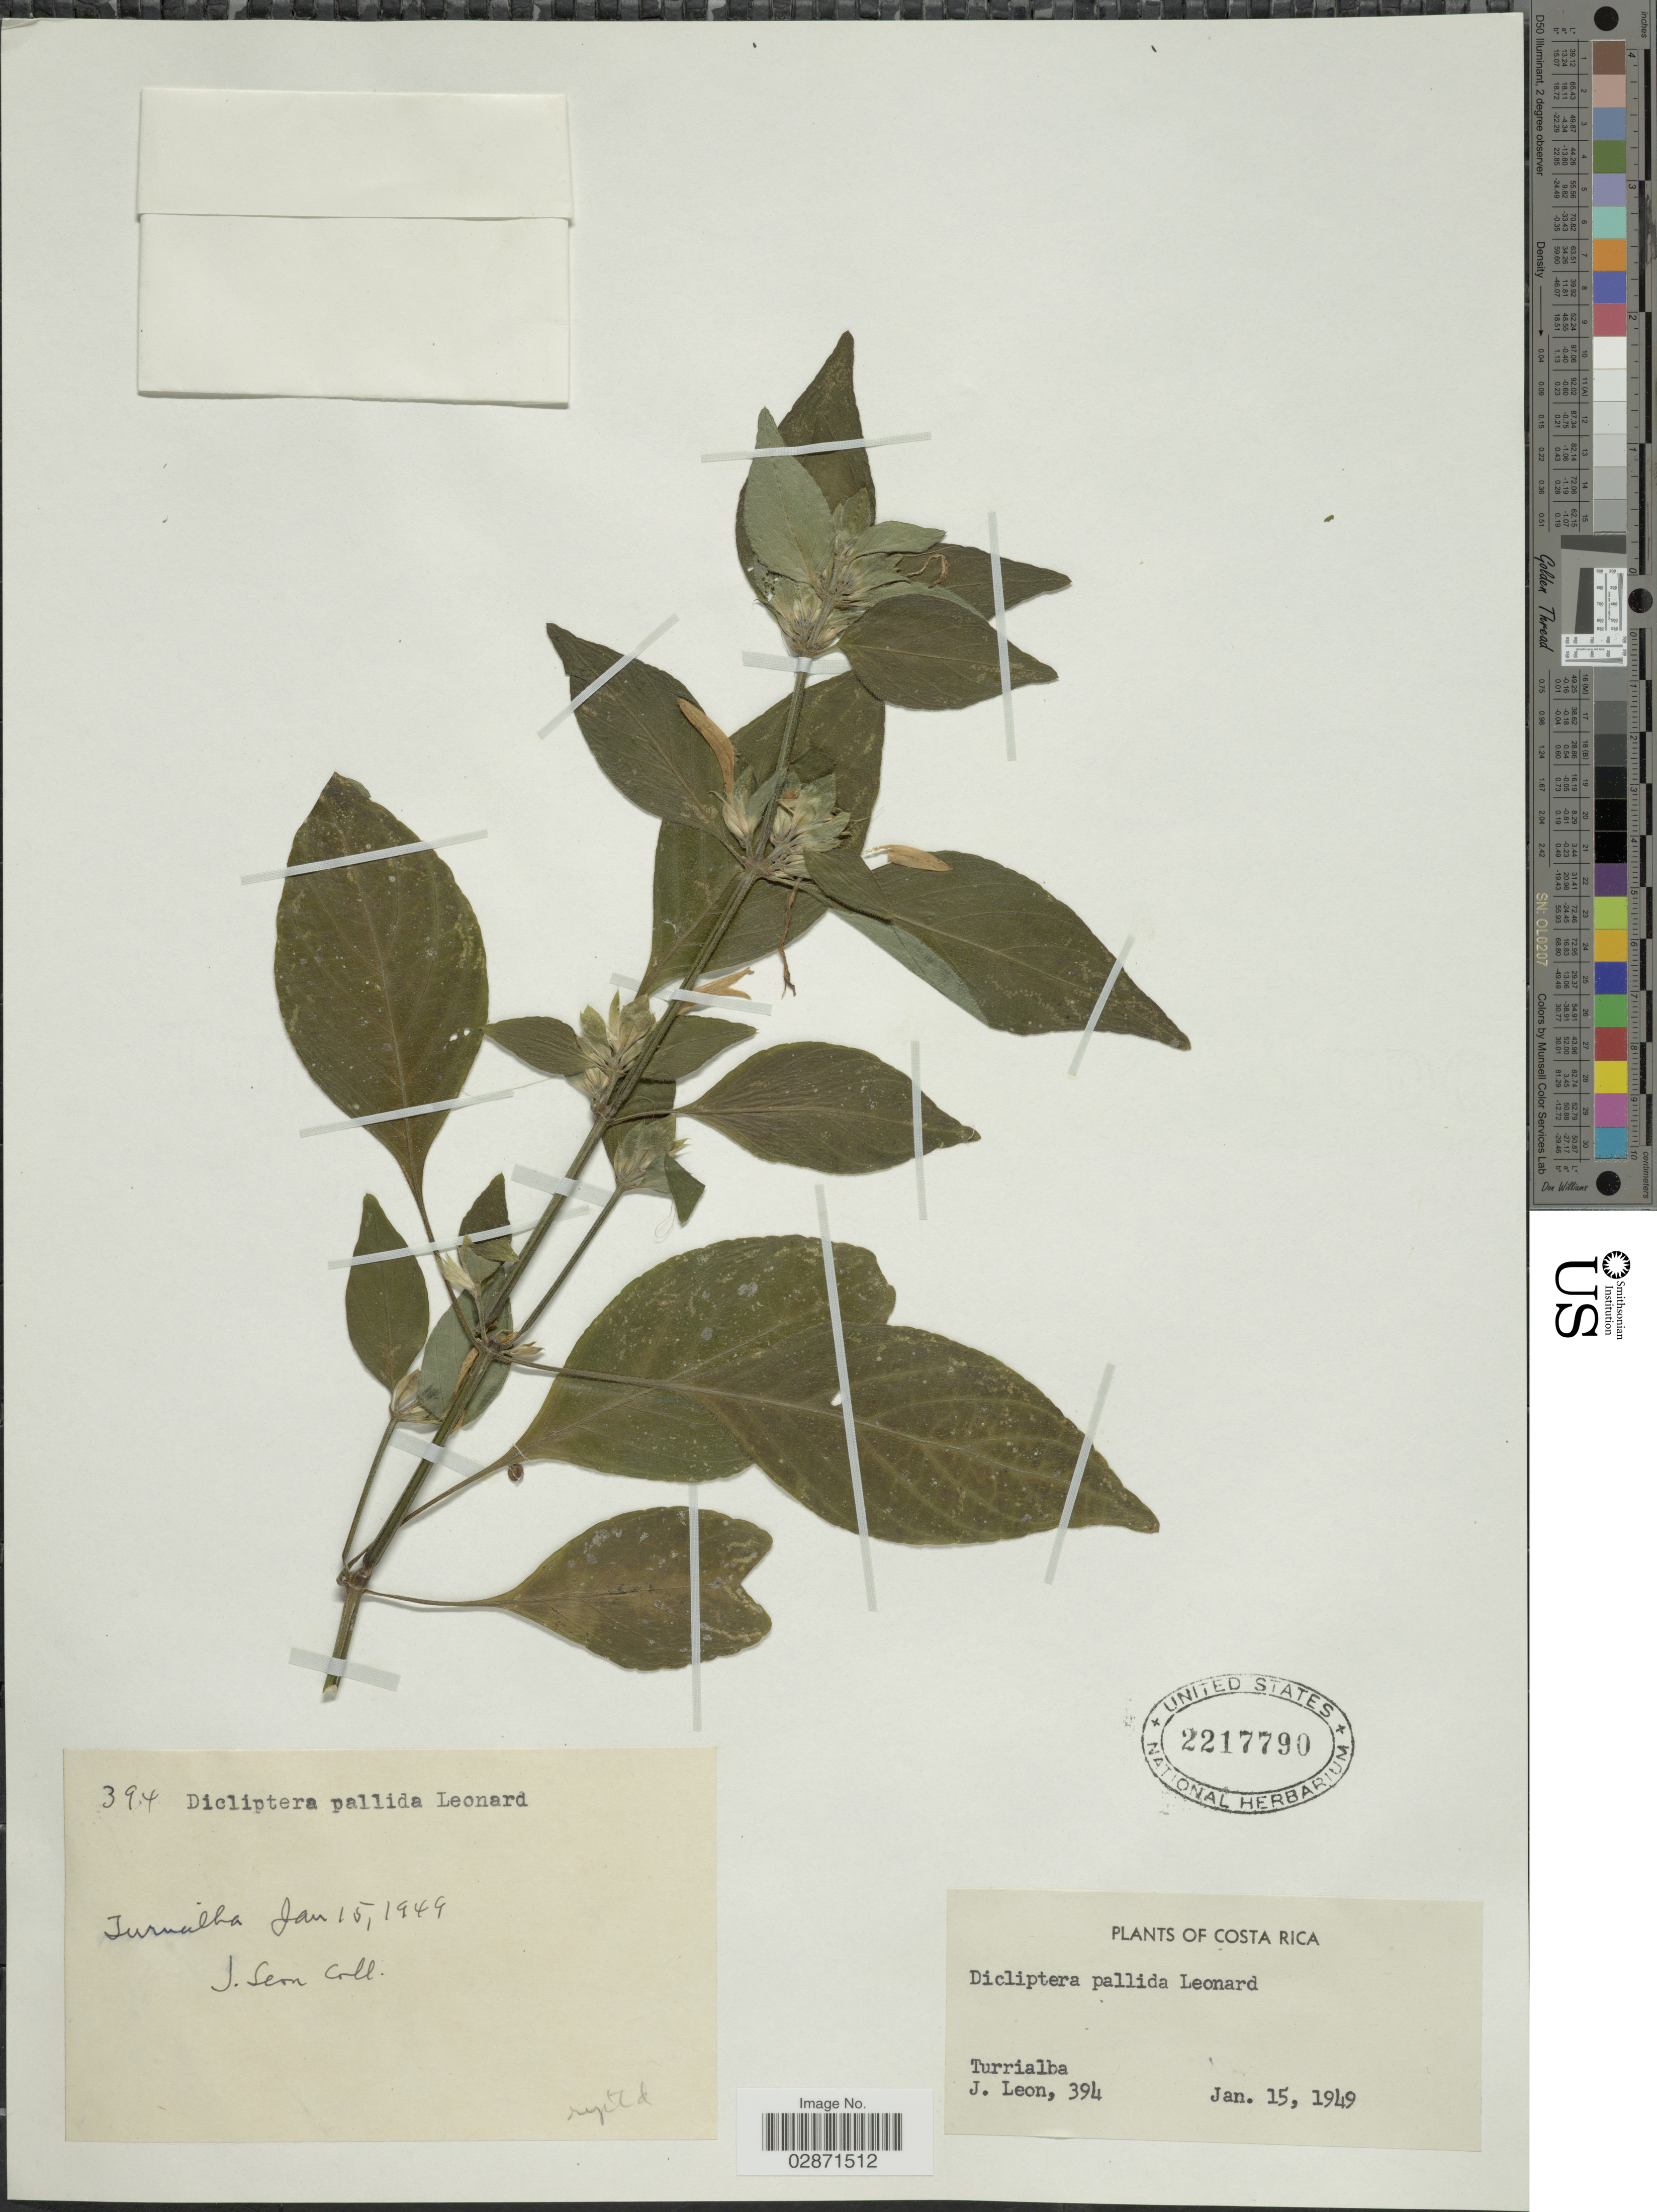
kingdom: Plantae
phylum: Tracheophyta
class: Magnoliopsida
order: Lamiales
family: Acanthaceae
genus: Dicliptera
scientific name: Dicliptera pallida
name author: Leonard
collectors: J. León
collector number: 394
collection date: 1949-01-15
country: Costa Rica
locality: Turrialba.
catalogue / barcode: US 2217790